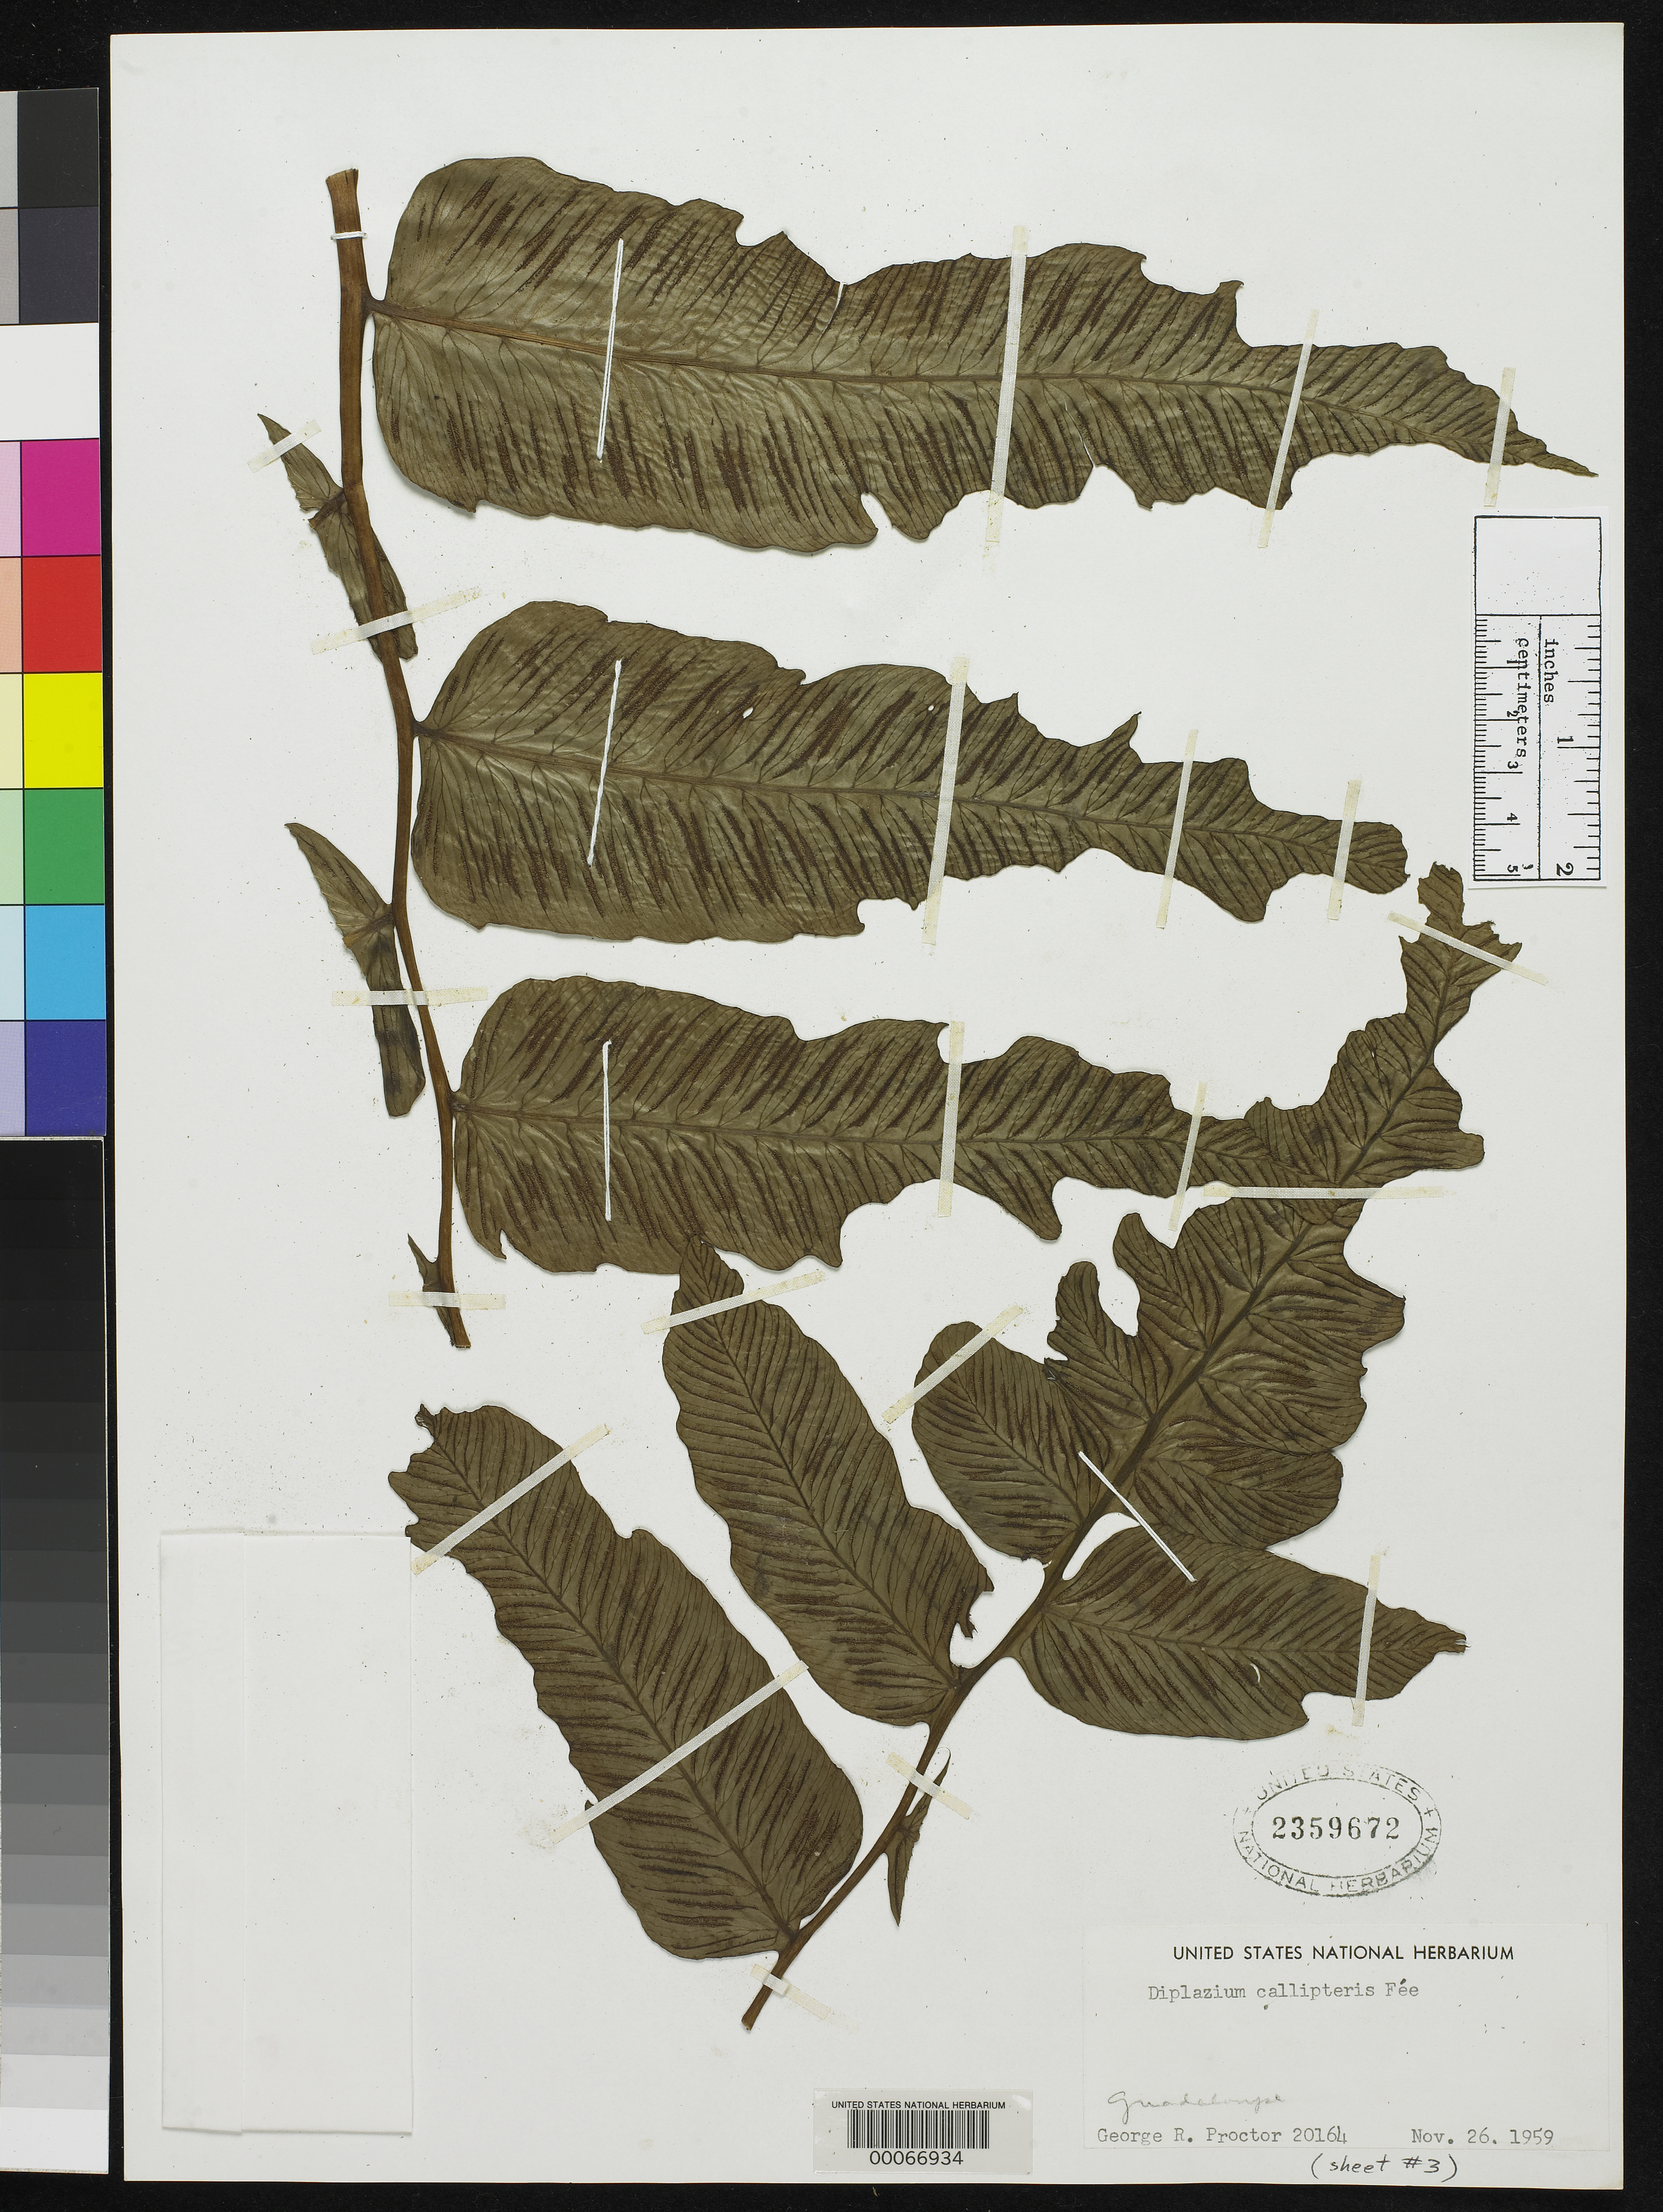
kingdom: Plantae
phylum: Tracheophyta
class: Polypodiopsida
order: Polypodiales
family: Athyriaceae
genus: Diplazium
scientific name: Diplazium legalloi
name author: Proctor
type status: Isotype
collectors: G. R. Proctor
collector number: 20164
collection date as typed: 26 Nov 1959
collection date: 1959-11-26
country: Guadeloupe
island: Basse Terre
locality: Along trail between plateau de Papaye and ravine Chaude, above Matoiba.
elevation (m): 925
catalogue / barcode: US 2359672